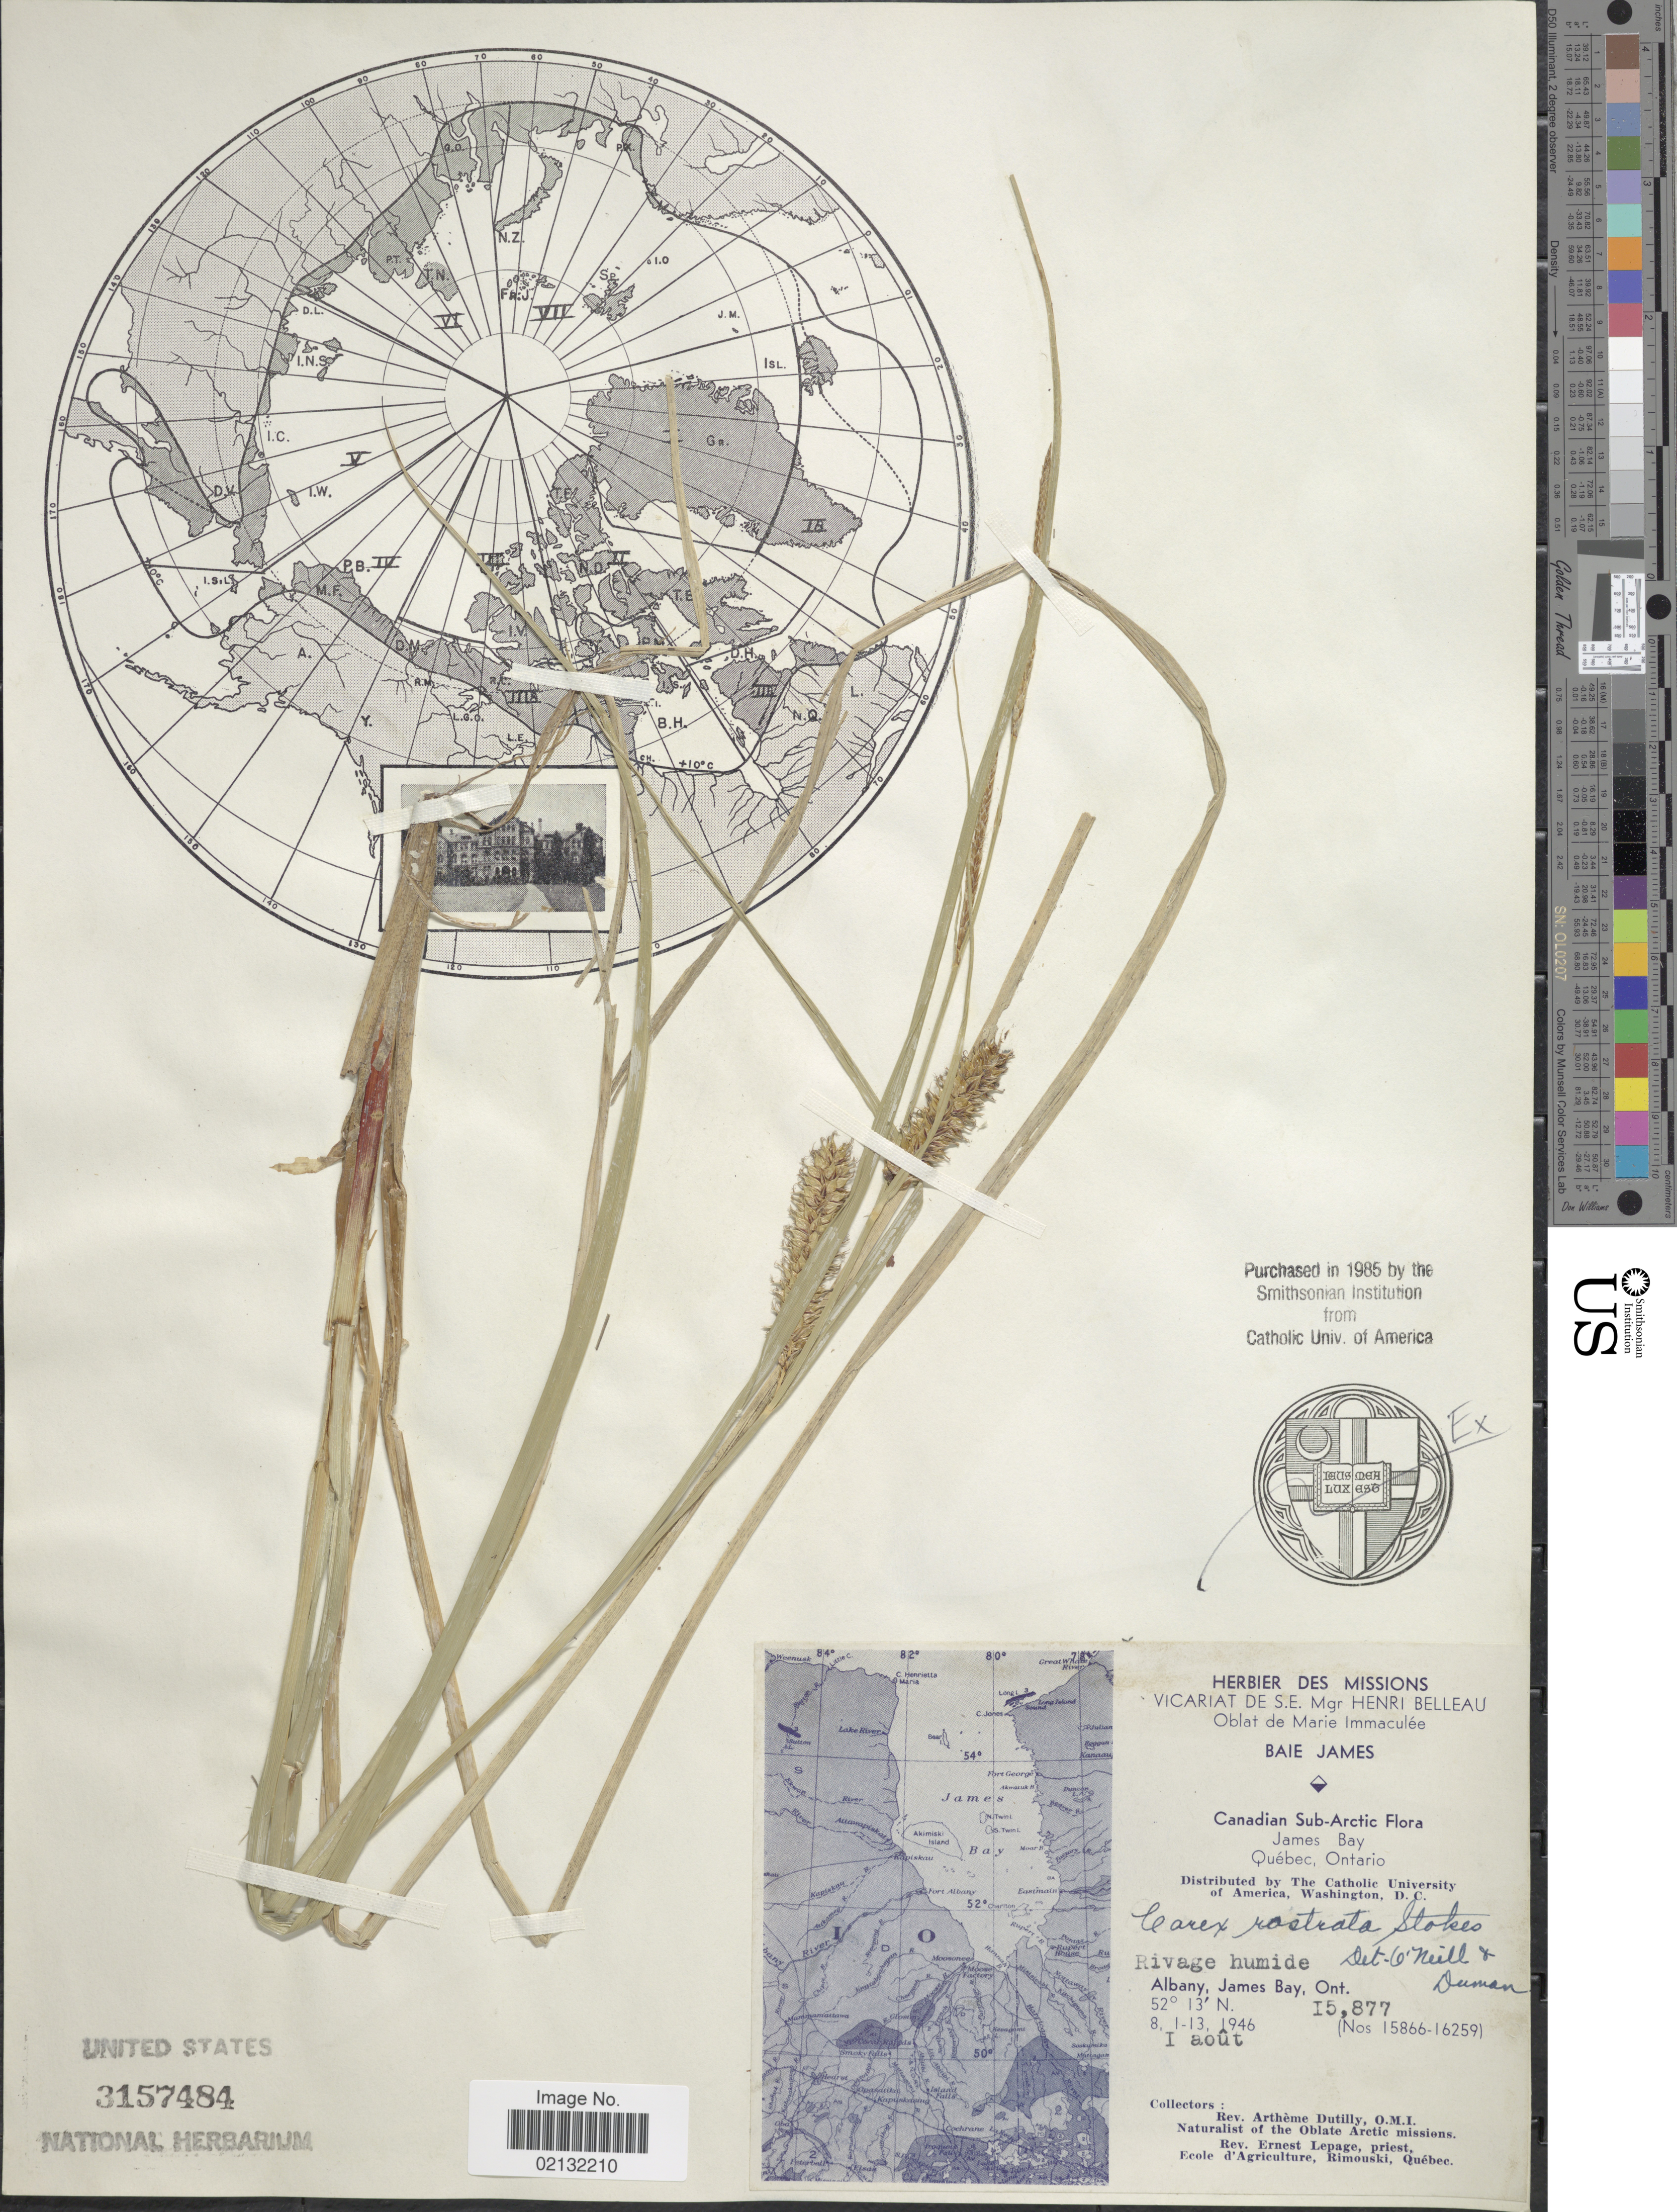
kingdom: Plantae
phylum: Tracheophyta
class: Liliopsida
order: Poales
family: Cyperaceae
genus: Carex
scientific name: Carex rostrata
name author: Stokes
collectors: A. Dutilly & E. Lepage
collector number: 15877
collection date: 1946-08-01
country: Canada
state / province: Ontario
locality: Canadian Sub-Arctic, James Bay, Albany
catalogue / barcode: US 3157484